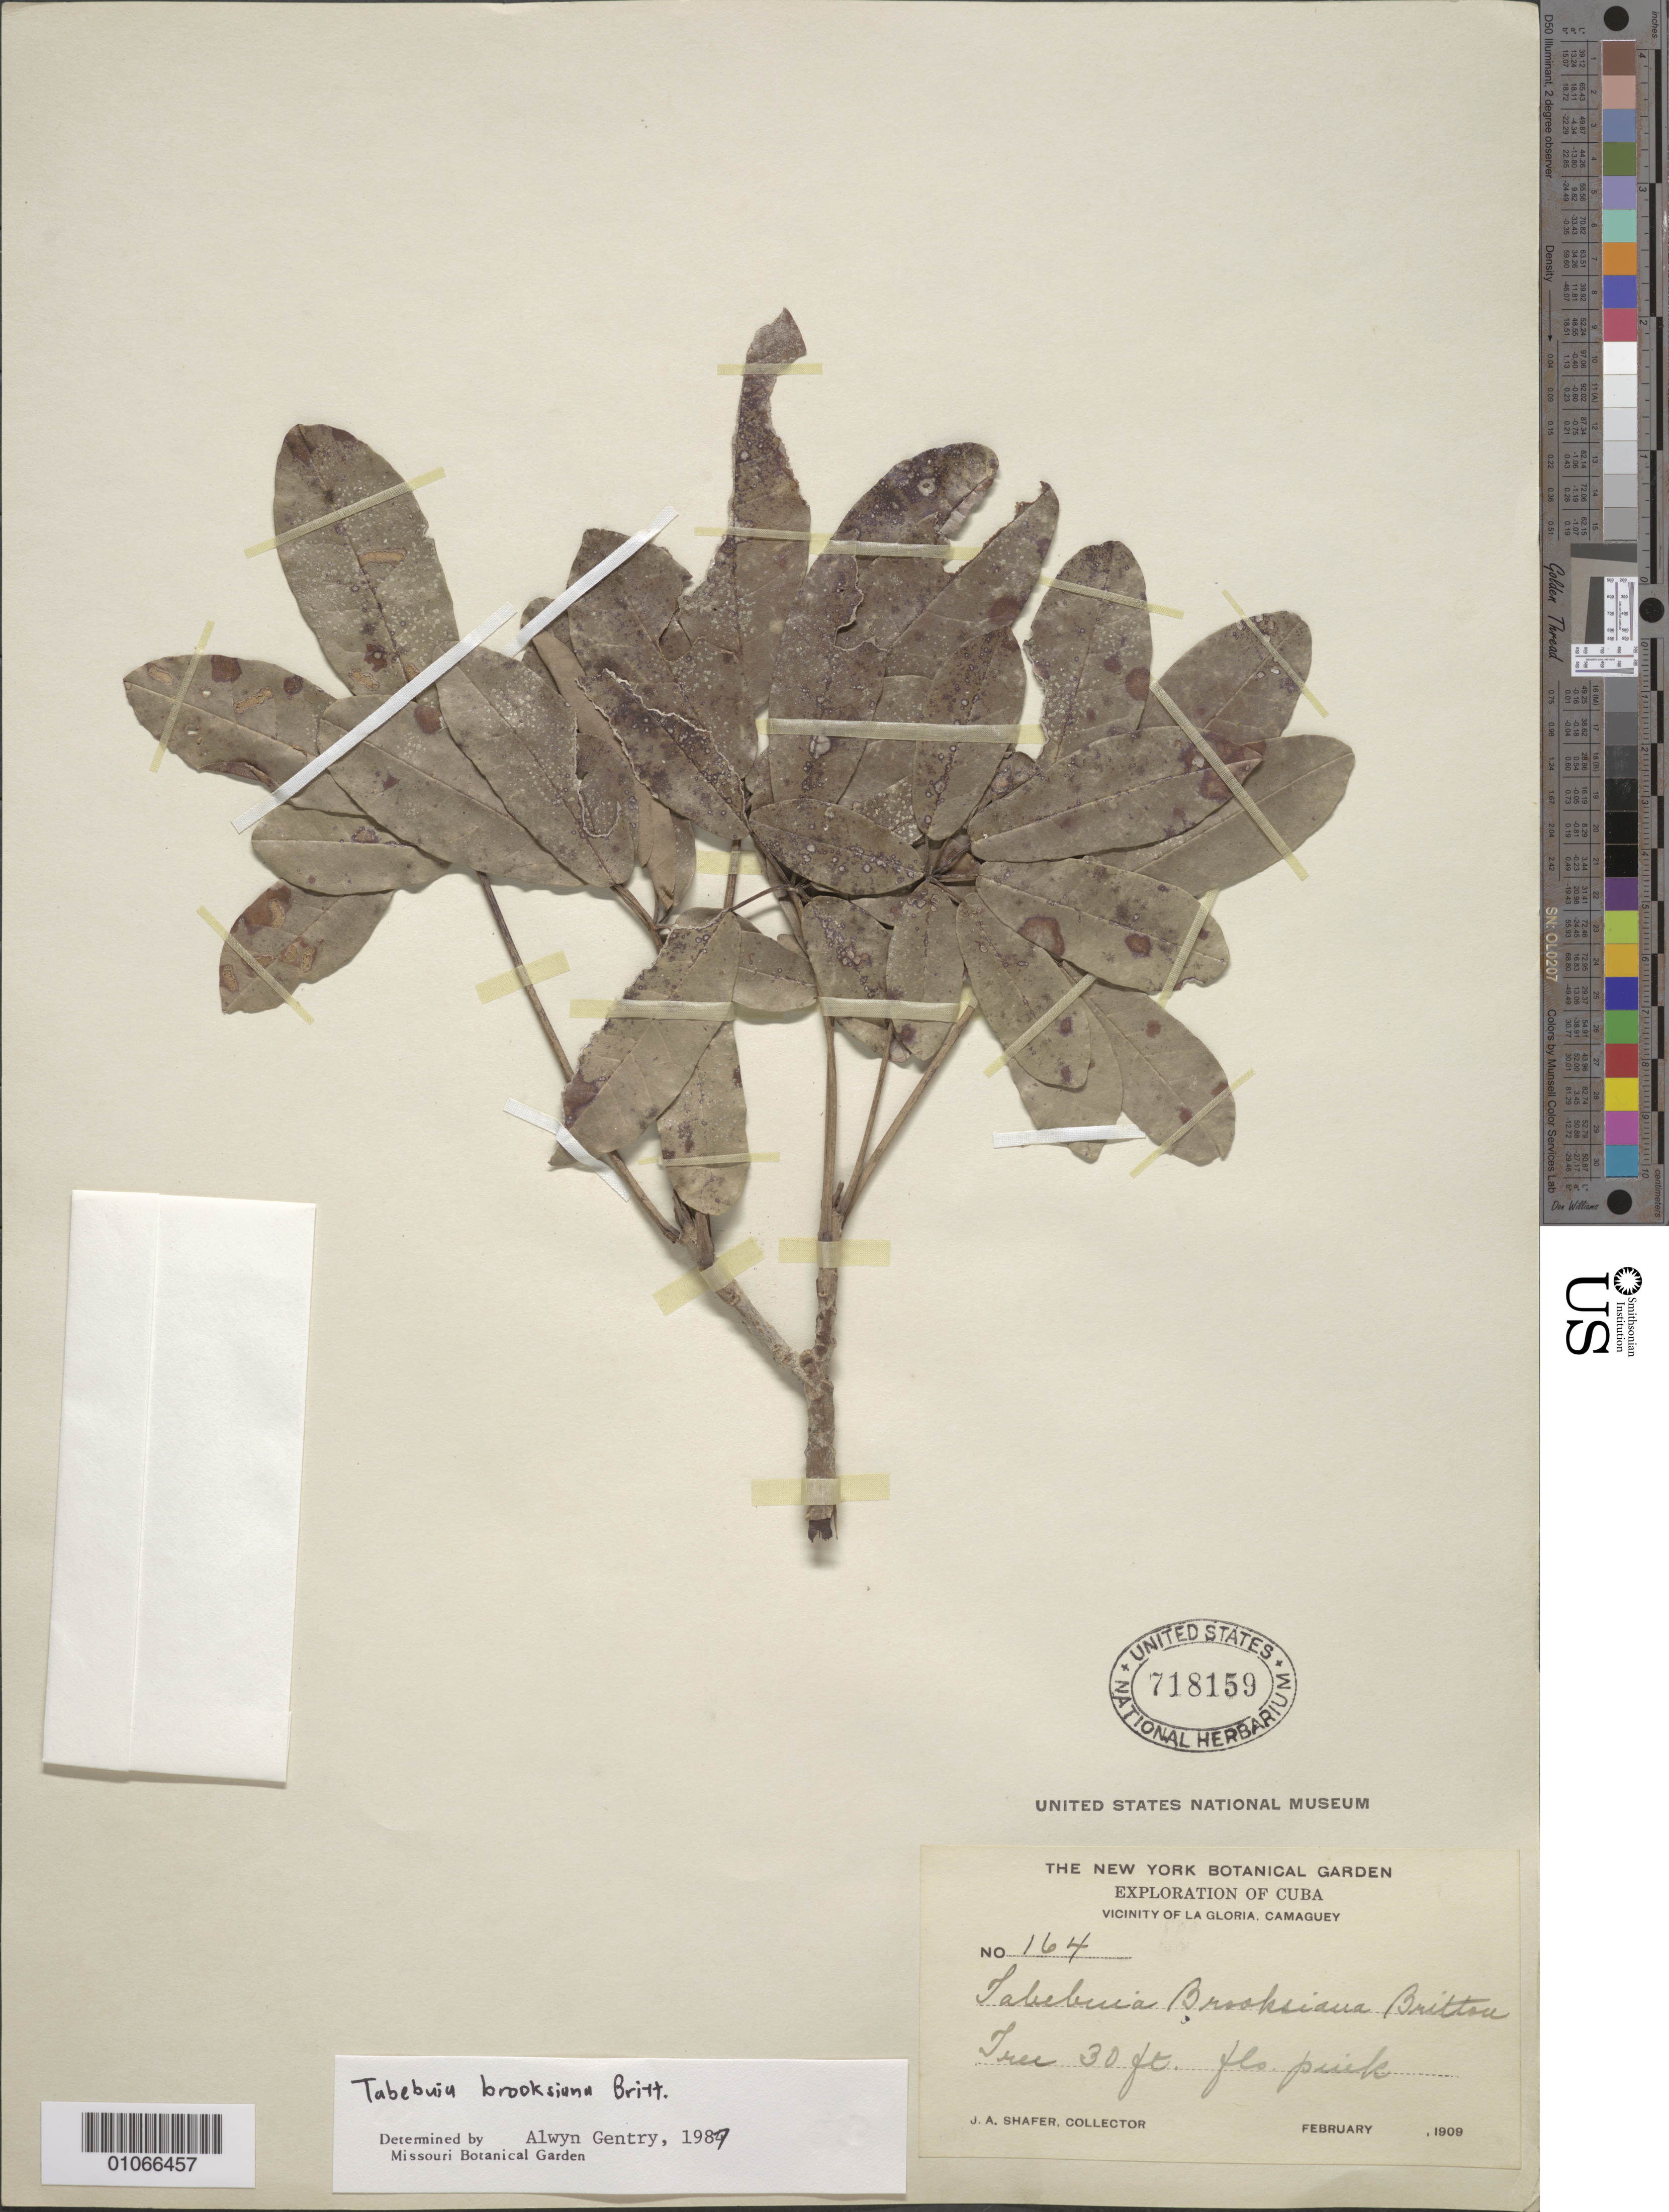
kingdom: Plantae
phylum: Tracheophyta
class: Magnoliopsida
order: Lamiales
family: Bignoniaceae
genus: Tabebuia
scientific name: Tabebuia brooksiana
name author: Britton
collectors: J. A. Shafer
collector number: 164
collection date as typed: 01 Feb 1909 to 28 Feb 1909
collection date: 1909-02-01/1909-02-28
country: Cuba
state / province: Camagüey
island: Cuba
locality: Vicinity of La Gloria, Camaguey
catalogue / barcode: US 718159